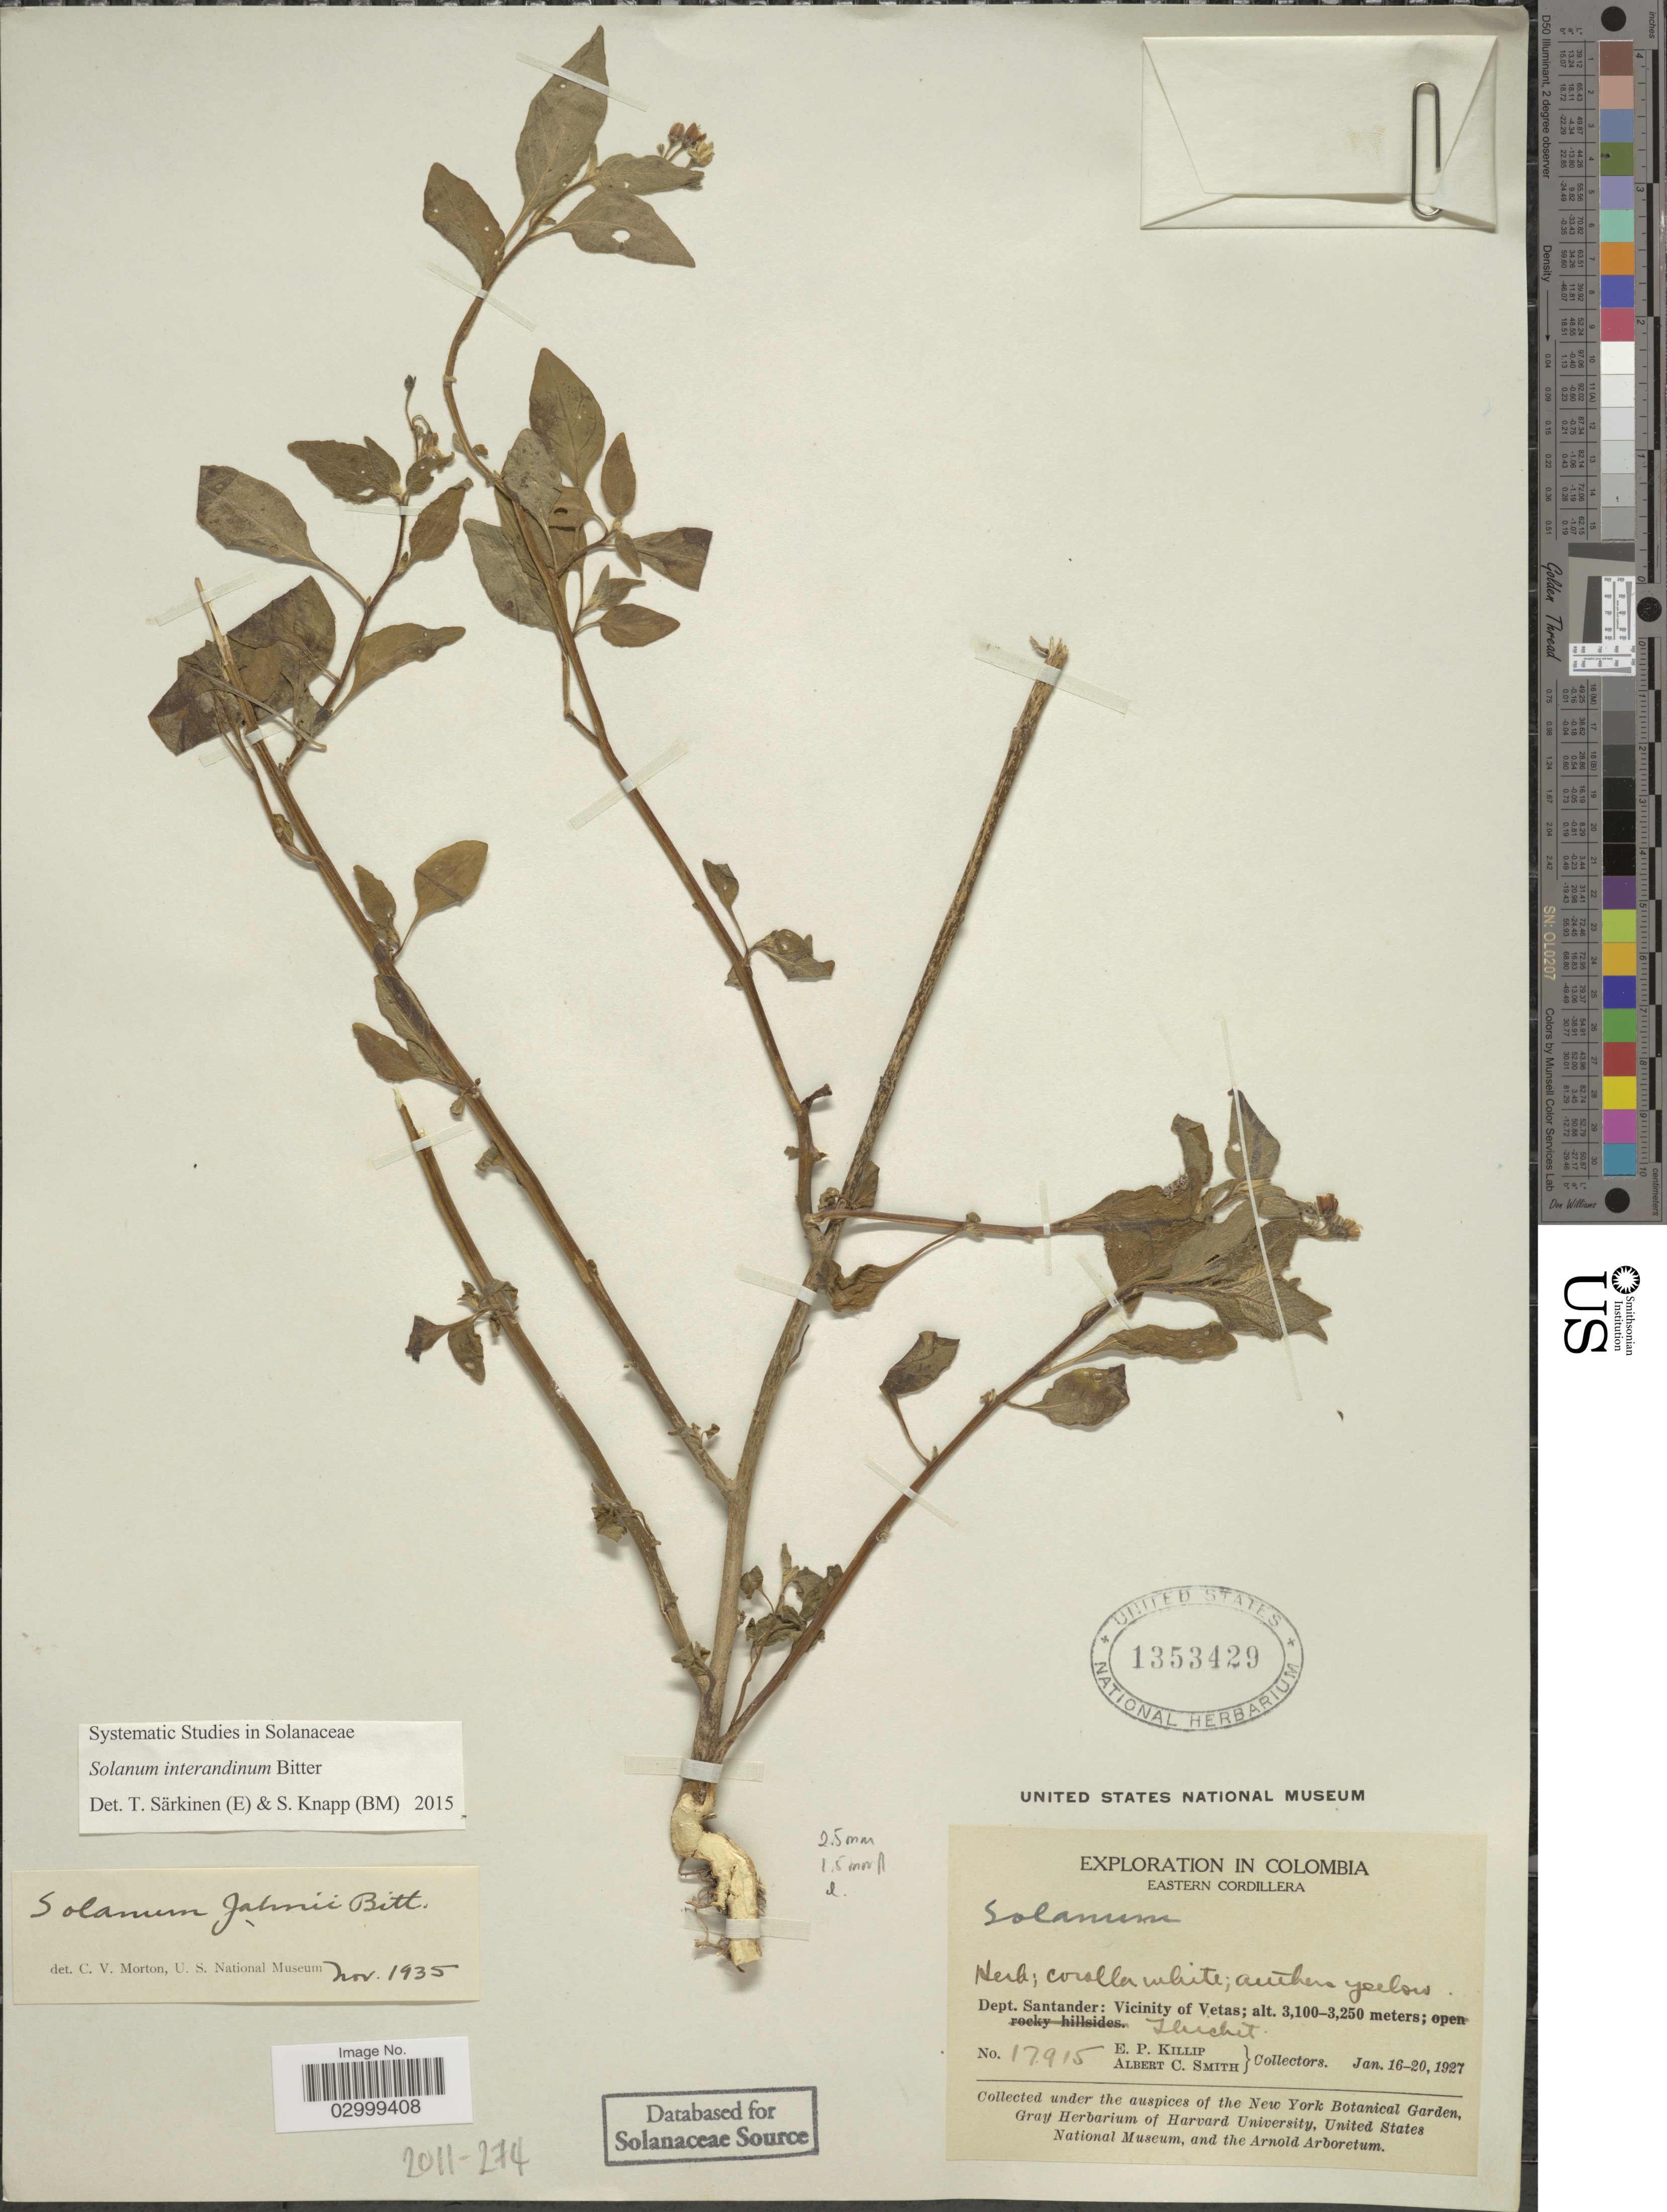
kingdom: Plantae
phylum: Tracheophyta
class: Magnoliopsida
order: Solanales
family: Solanaceae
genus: Solanum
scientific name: Solanum interandinum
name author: Bitter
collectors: E. P. Killip & A. C. Smith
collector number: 17915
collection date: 1927-01-16/1927-01-20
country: Colombia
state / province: Santander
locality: Eastern Cordillera. Dept. Santander: Vicinity of Vetas.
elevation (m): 3100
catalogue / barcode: US 1353429